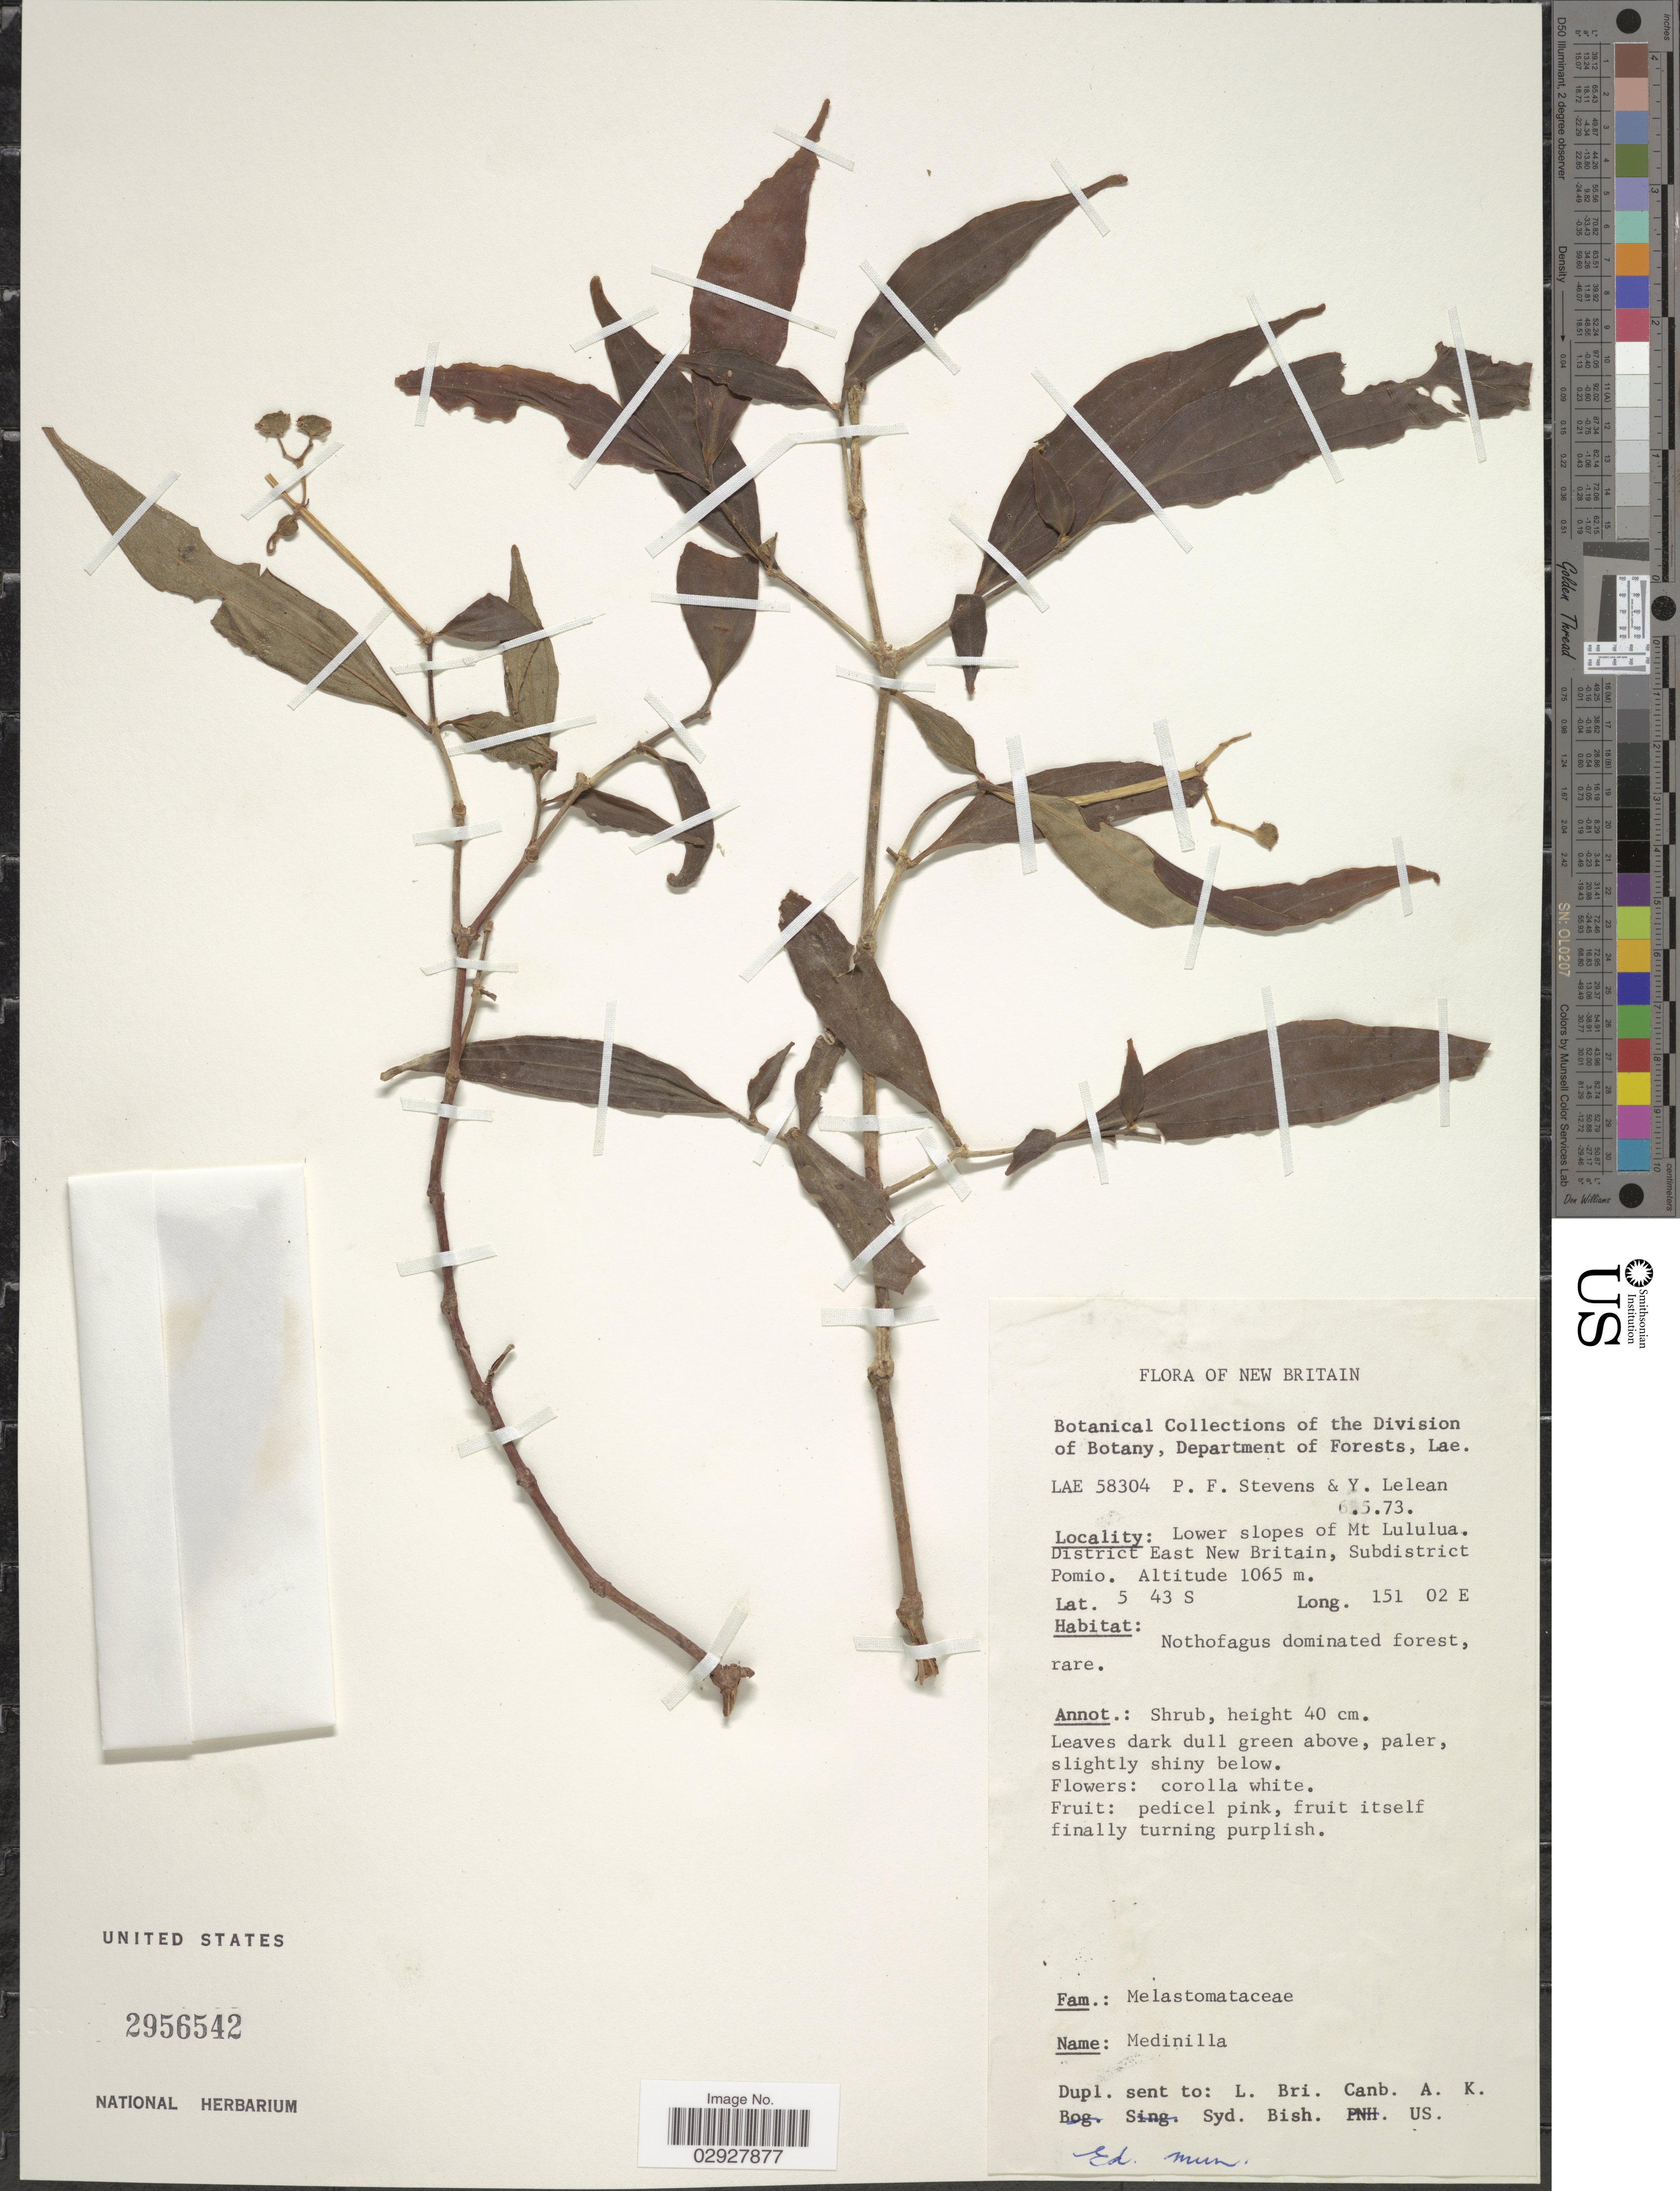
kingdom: Plantae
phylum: Tracheophyta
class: Magnoliopsida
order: Myrtales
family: Melastomataceae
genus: Medinilla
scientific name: Medinilla sp.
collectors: P. F. Stevens & Y. Lelean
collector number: LAE 58304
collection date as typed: Transcribed d/m/y: 6/5/73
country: Papua New Guinea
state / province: East New Britain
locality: New Britain, Lower slopes of Mt. Lululua, District East New Britain, Subdistrict Pomio.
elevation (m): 1065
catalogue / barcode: US 2956542